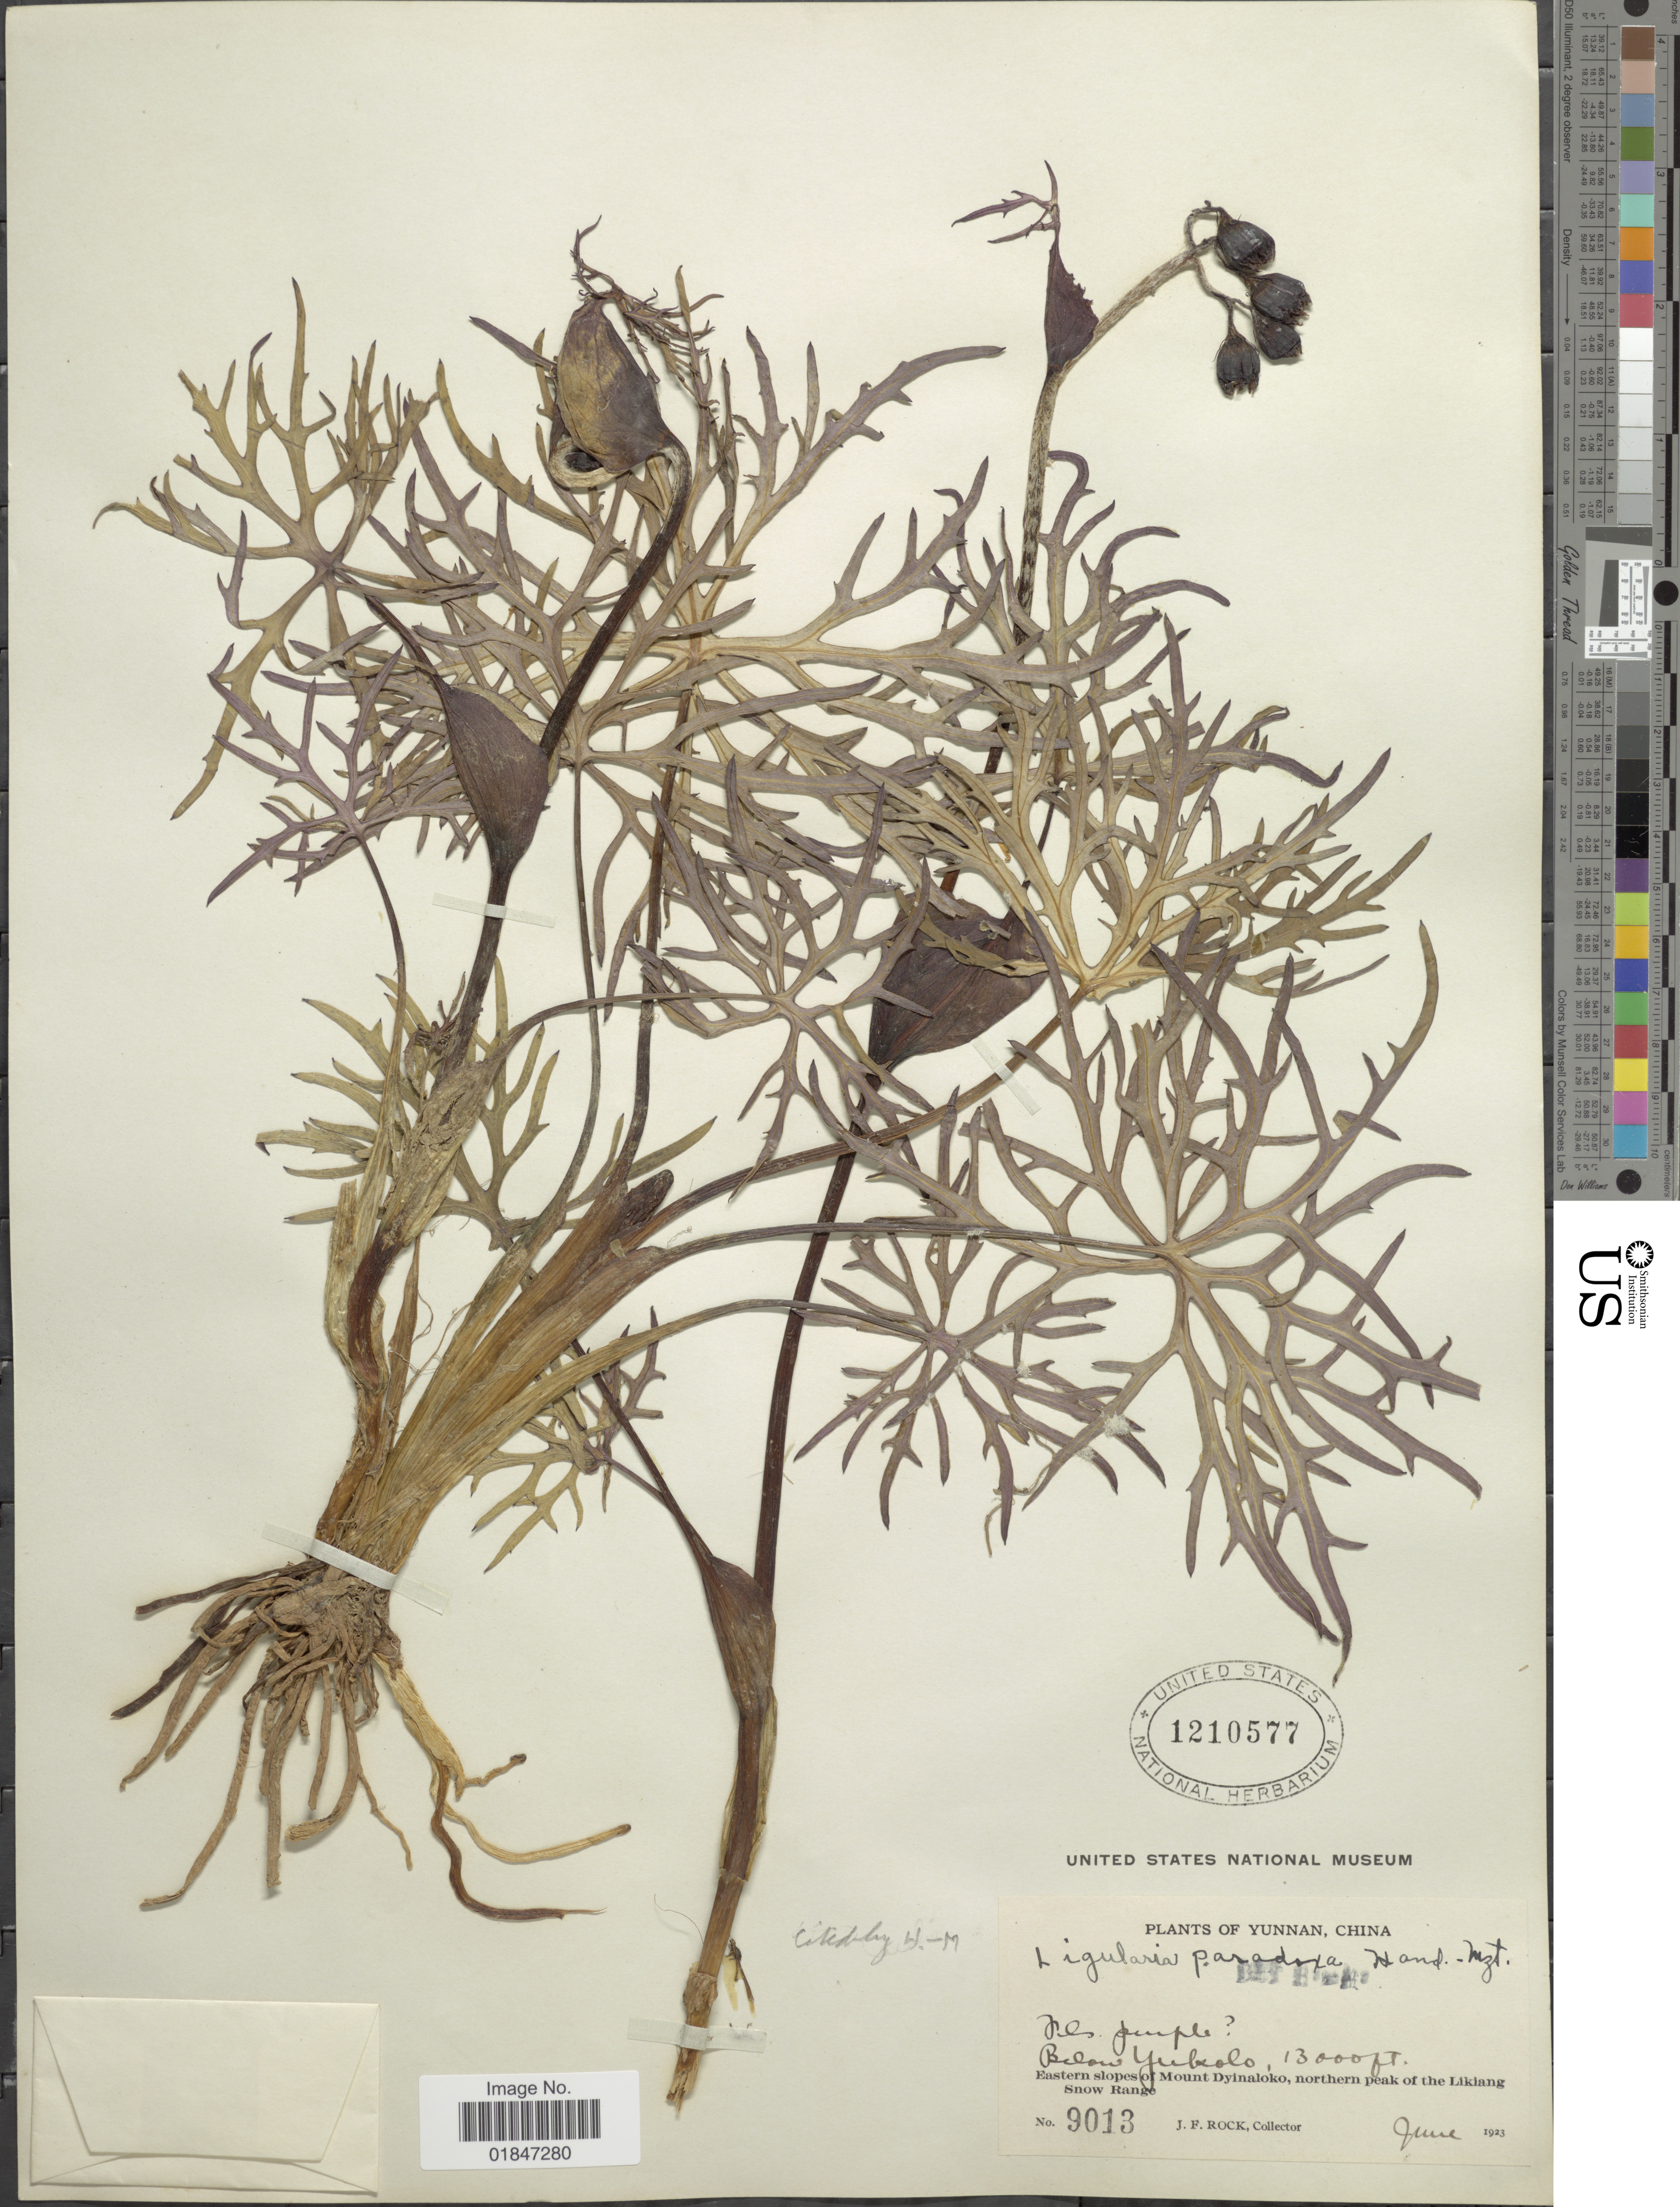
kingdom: Plantae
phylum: Tracheophyta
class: Magnoliopsida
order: Asterales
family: Asteraceae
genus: Ligularia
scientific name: Ligularia paradoxa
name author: Hand.-Mazz.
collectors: J. Rock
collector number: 9013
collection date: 1923-06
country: China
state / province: Yunnan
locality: Yunnan, China. Eastern slopes of mouny Dyinaloko, northern peak of the Likiang Snow Range. Below Yukolo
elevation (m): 3962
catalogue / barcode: US 1210577